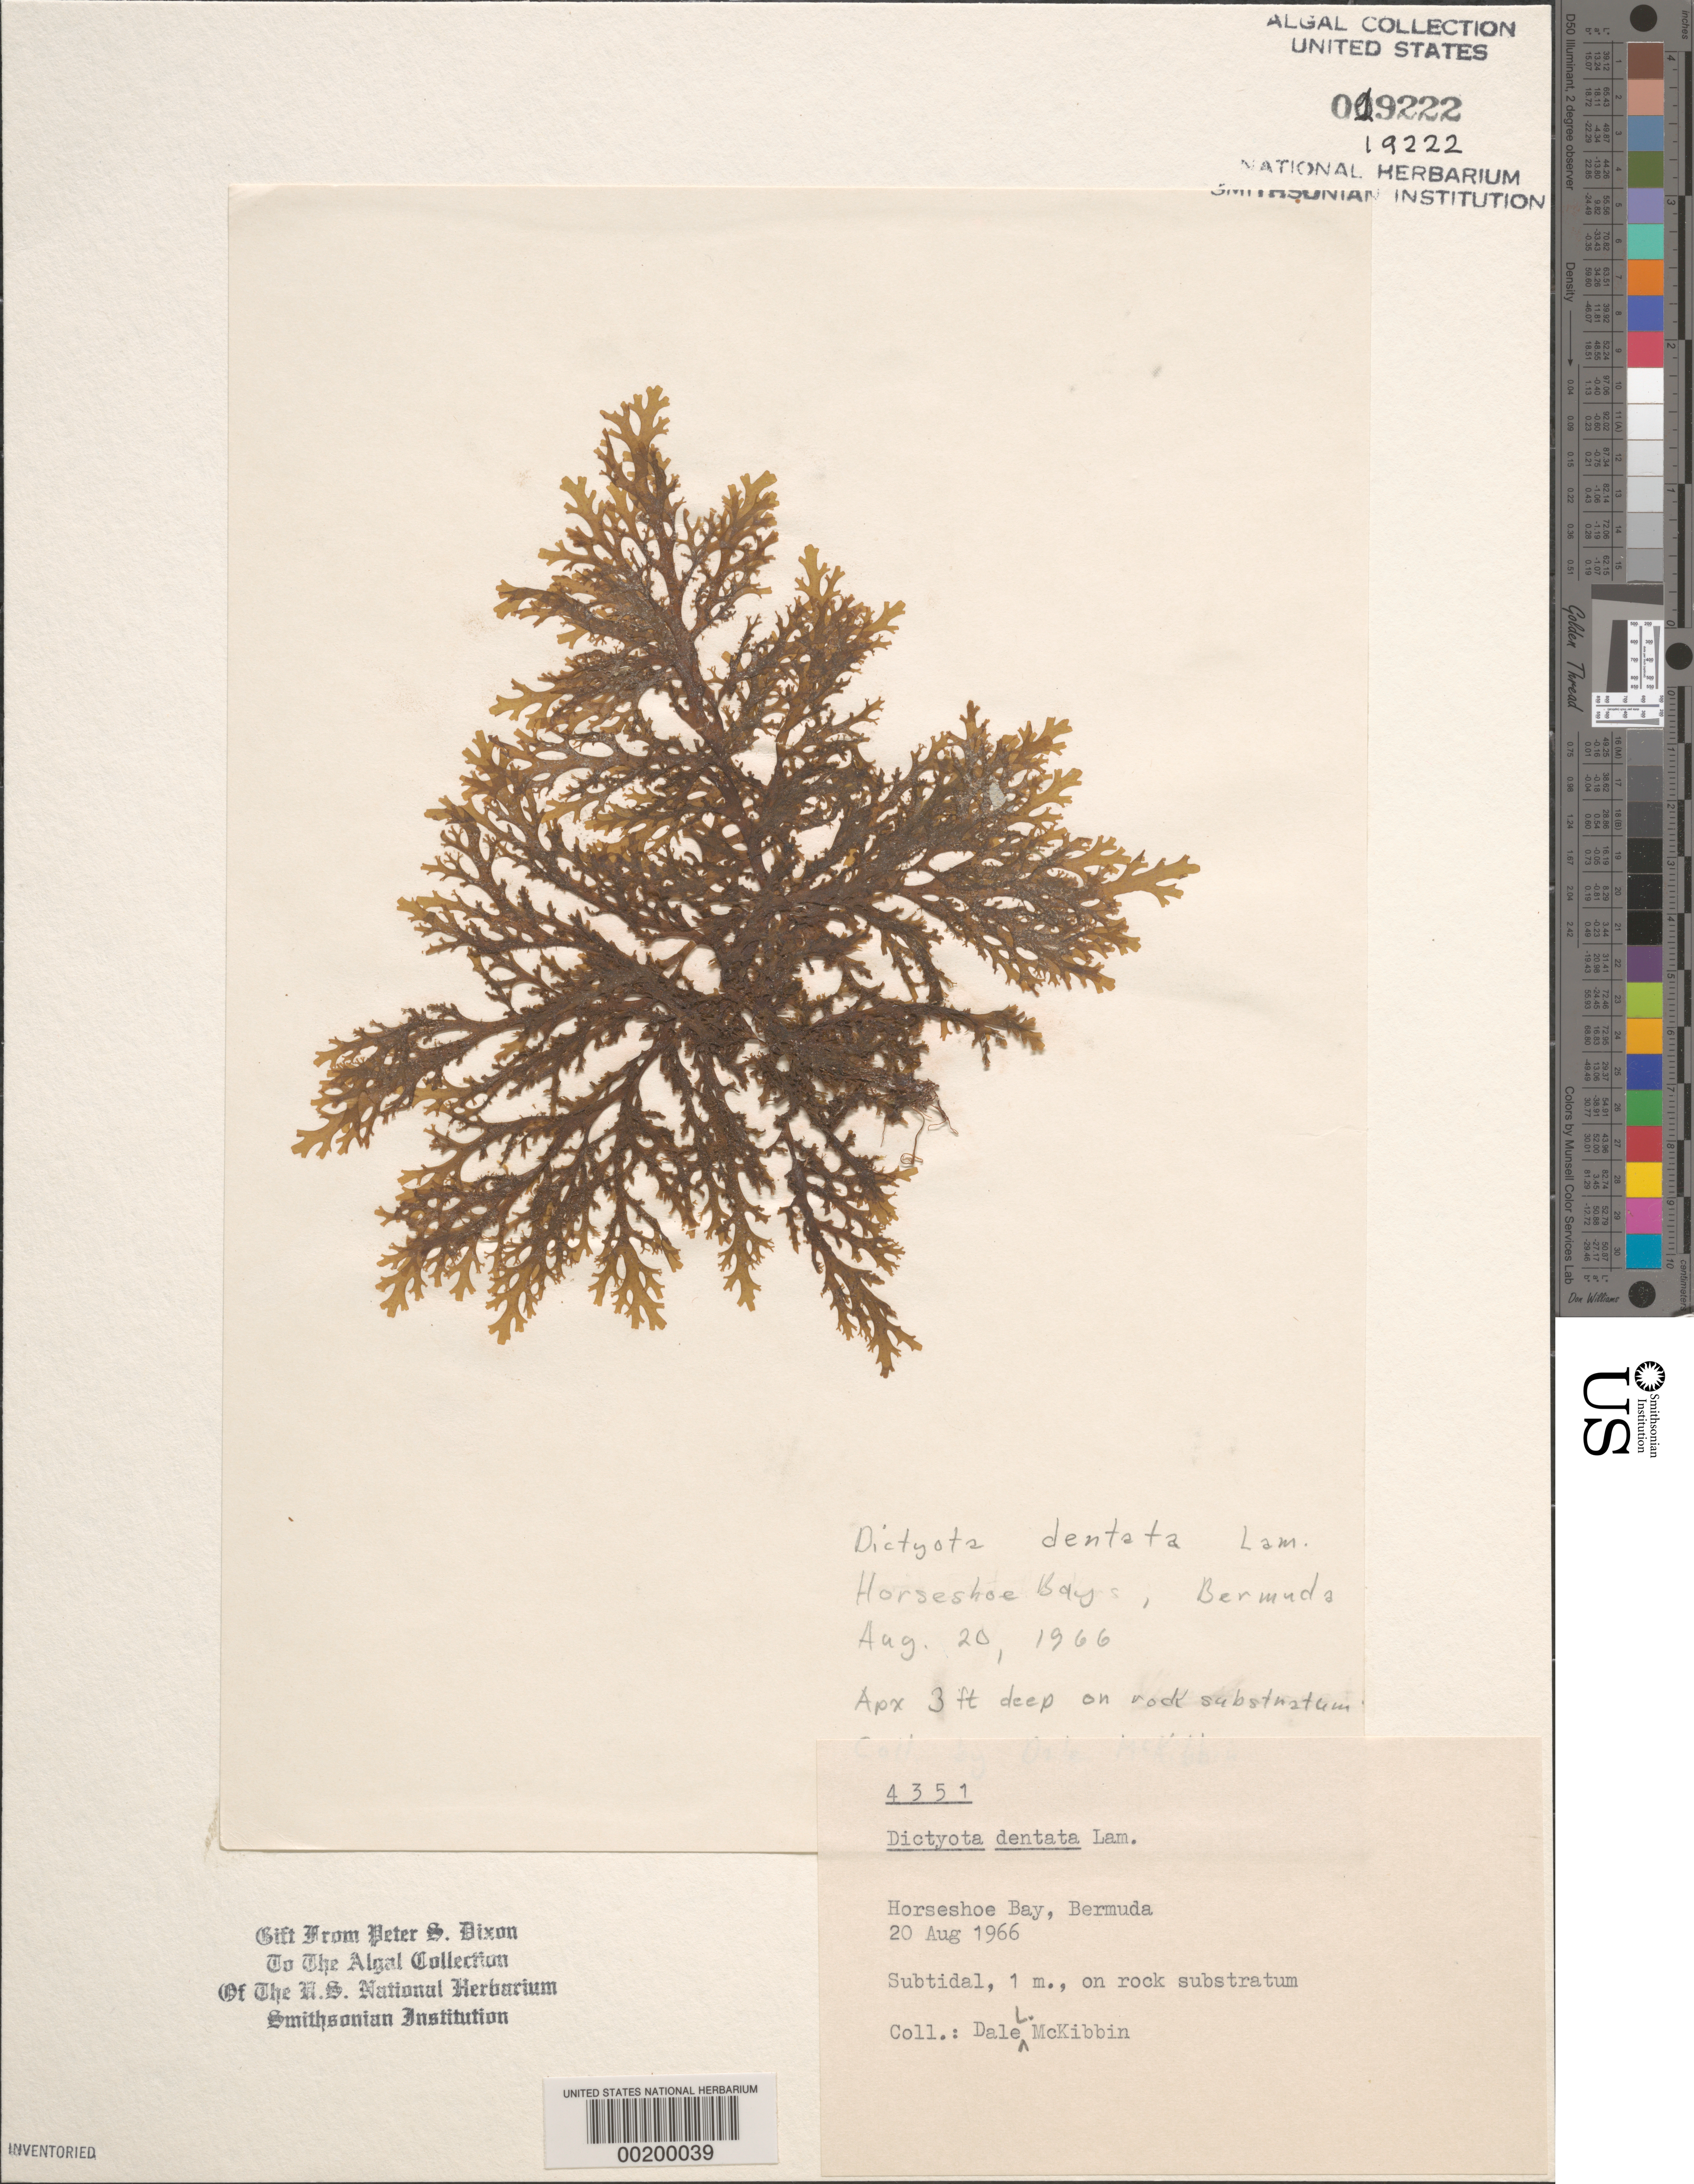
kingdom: Chromista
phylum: Ochrophyta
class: Phaeophyceae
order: Dictyotales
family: Dictyotaceae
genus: Dictyota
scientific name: Dictyota mertensii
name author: (C. Mart.) Kütz.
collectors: D. Mckibbin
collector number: PSD 4351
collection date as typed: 20 Aug 1966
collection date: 1966-08-20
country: Bermuda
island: Bermuda Island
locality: Horseshoe Bay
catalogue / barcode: US 19222